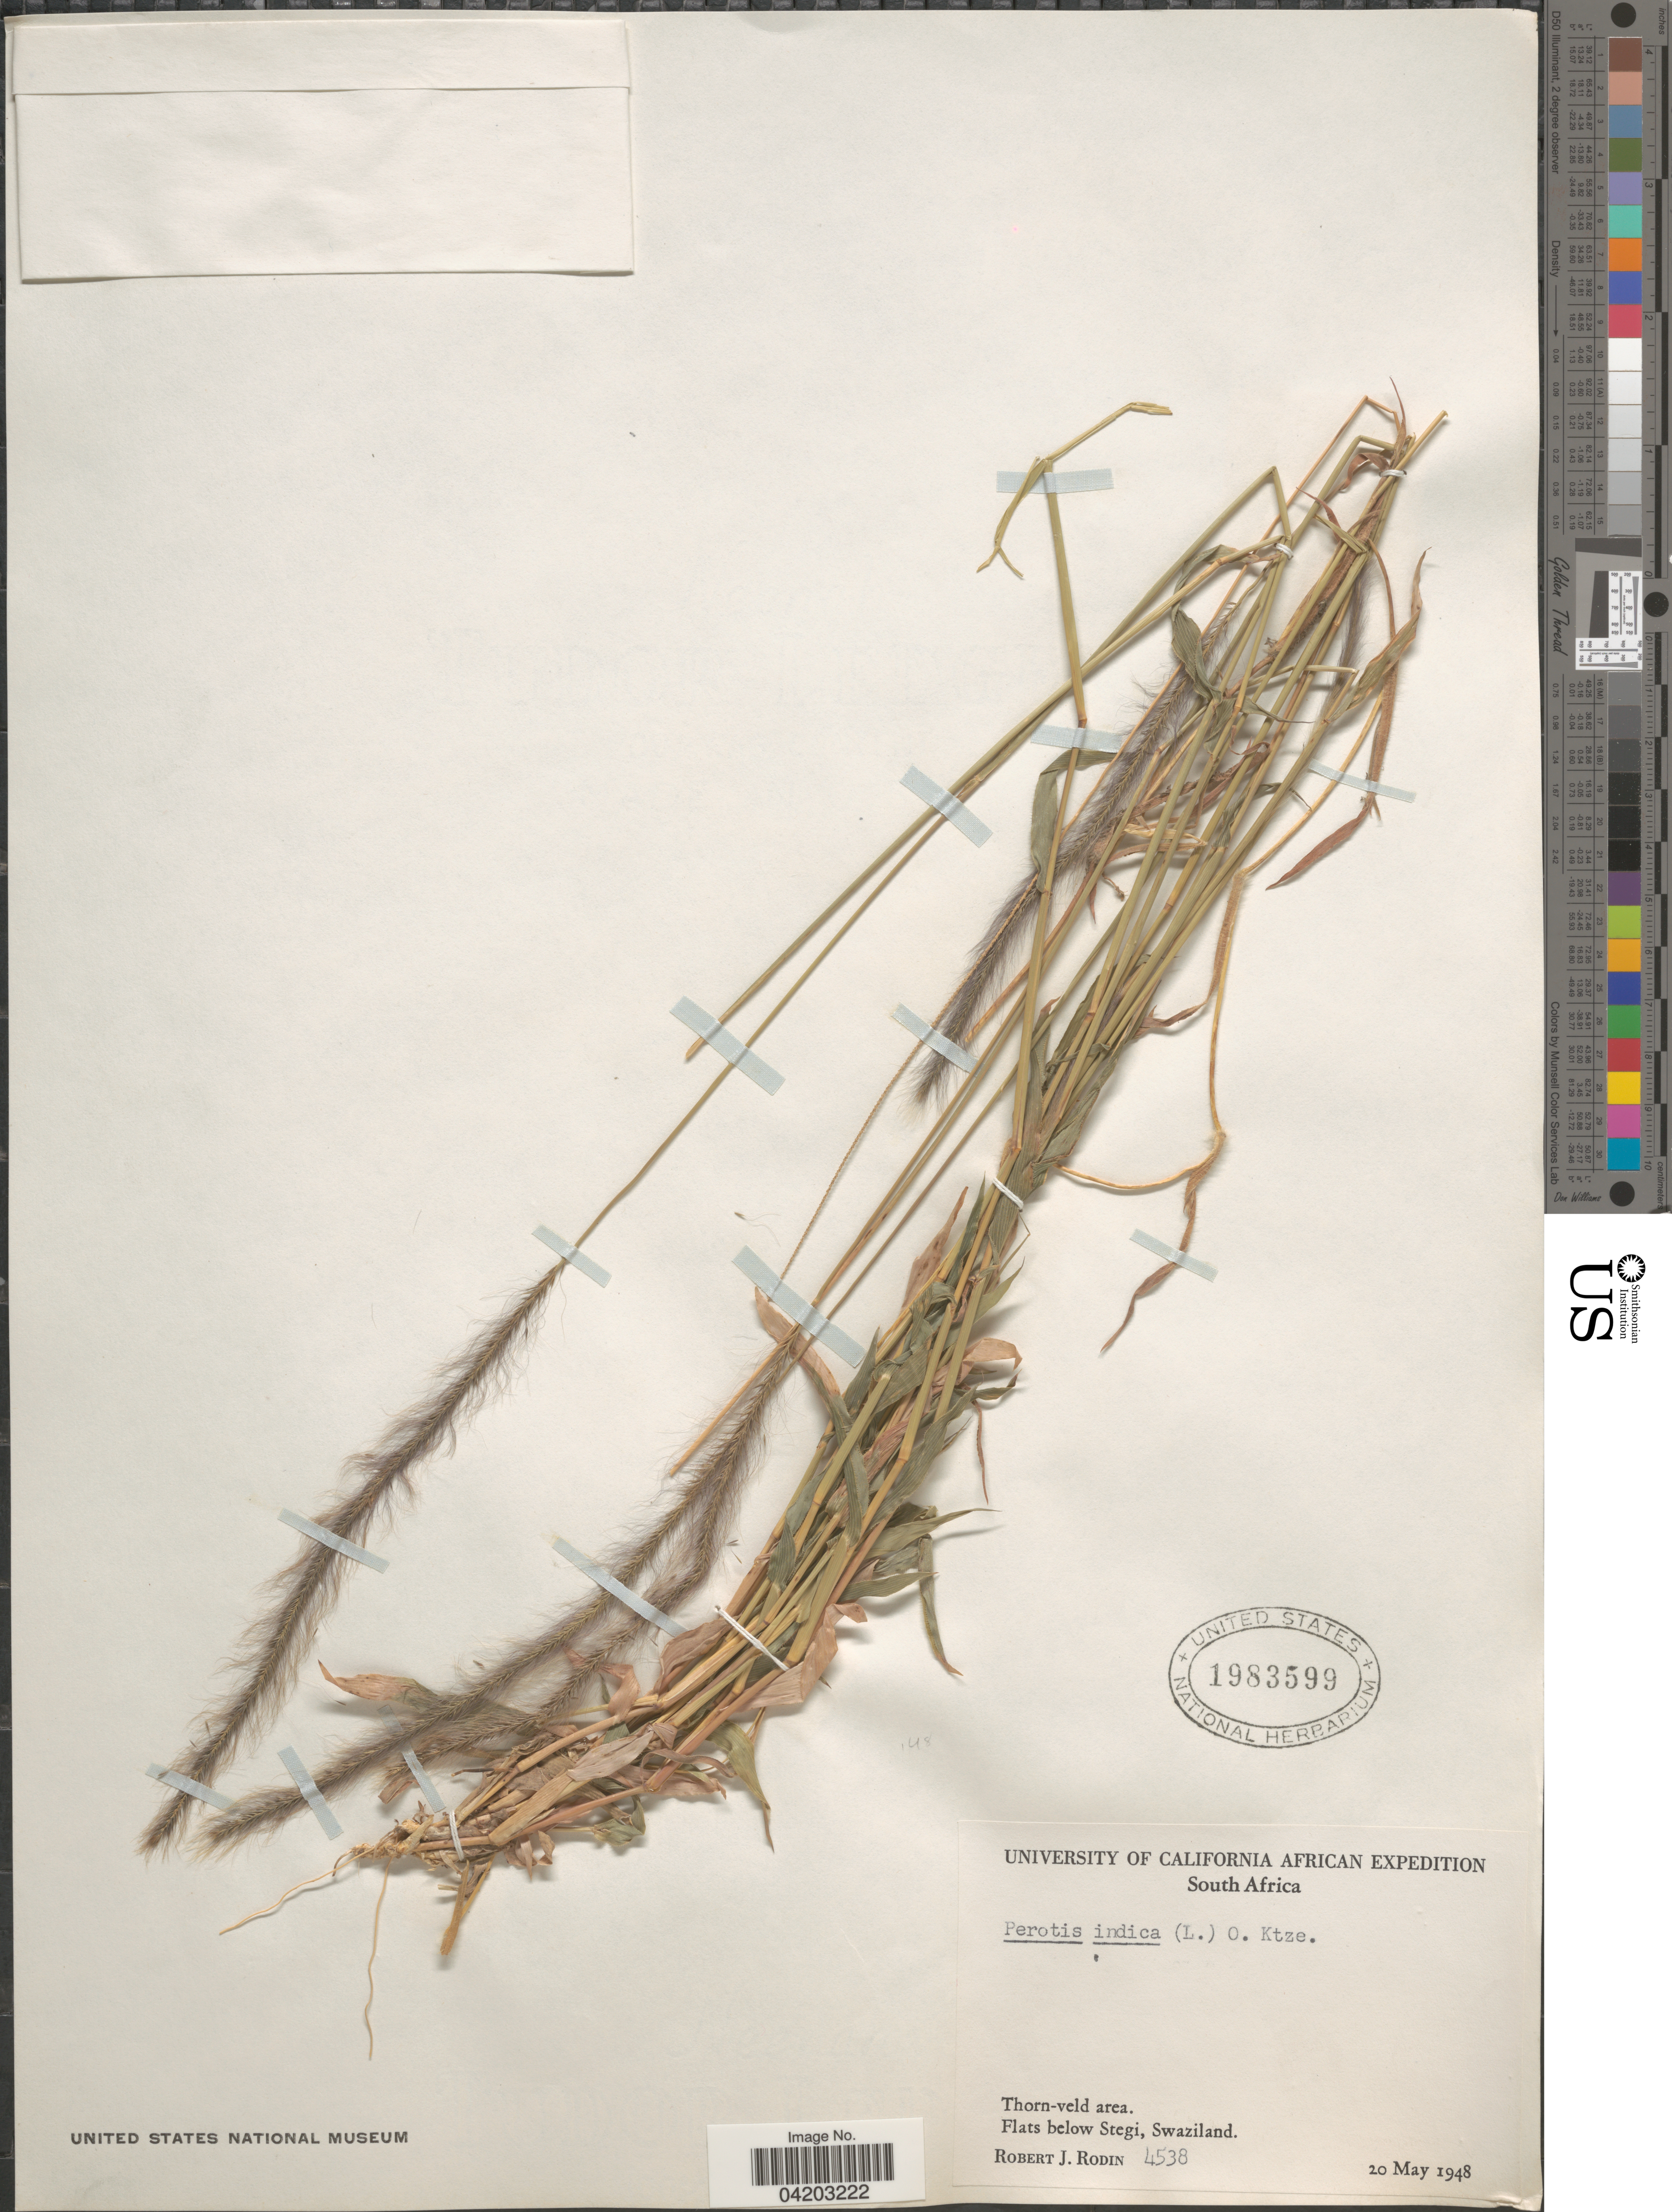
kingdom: Plantae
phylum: Tracheophyta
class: Liliopsida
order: Poales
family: Poaceae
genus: Perotis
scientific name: Perotis indica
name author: (L.) Kuntze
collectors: R. J. Rodin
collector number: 4538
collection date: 1948-05-20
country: Eswatini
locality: Flats below Stegi.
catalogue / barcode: US 1983599